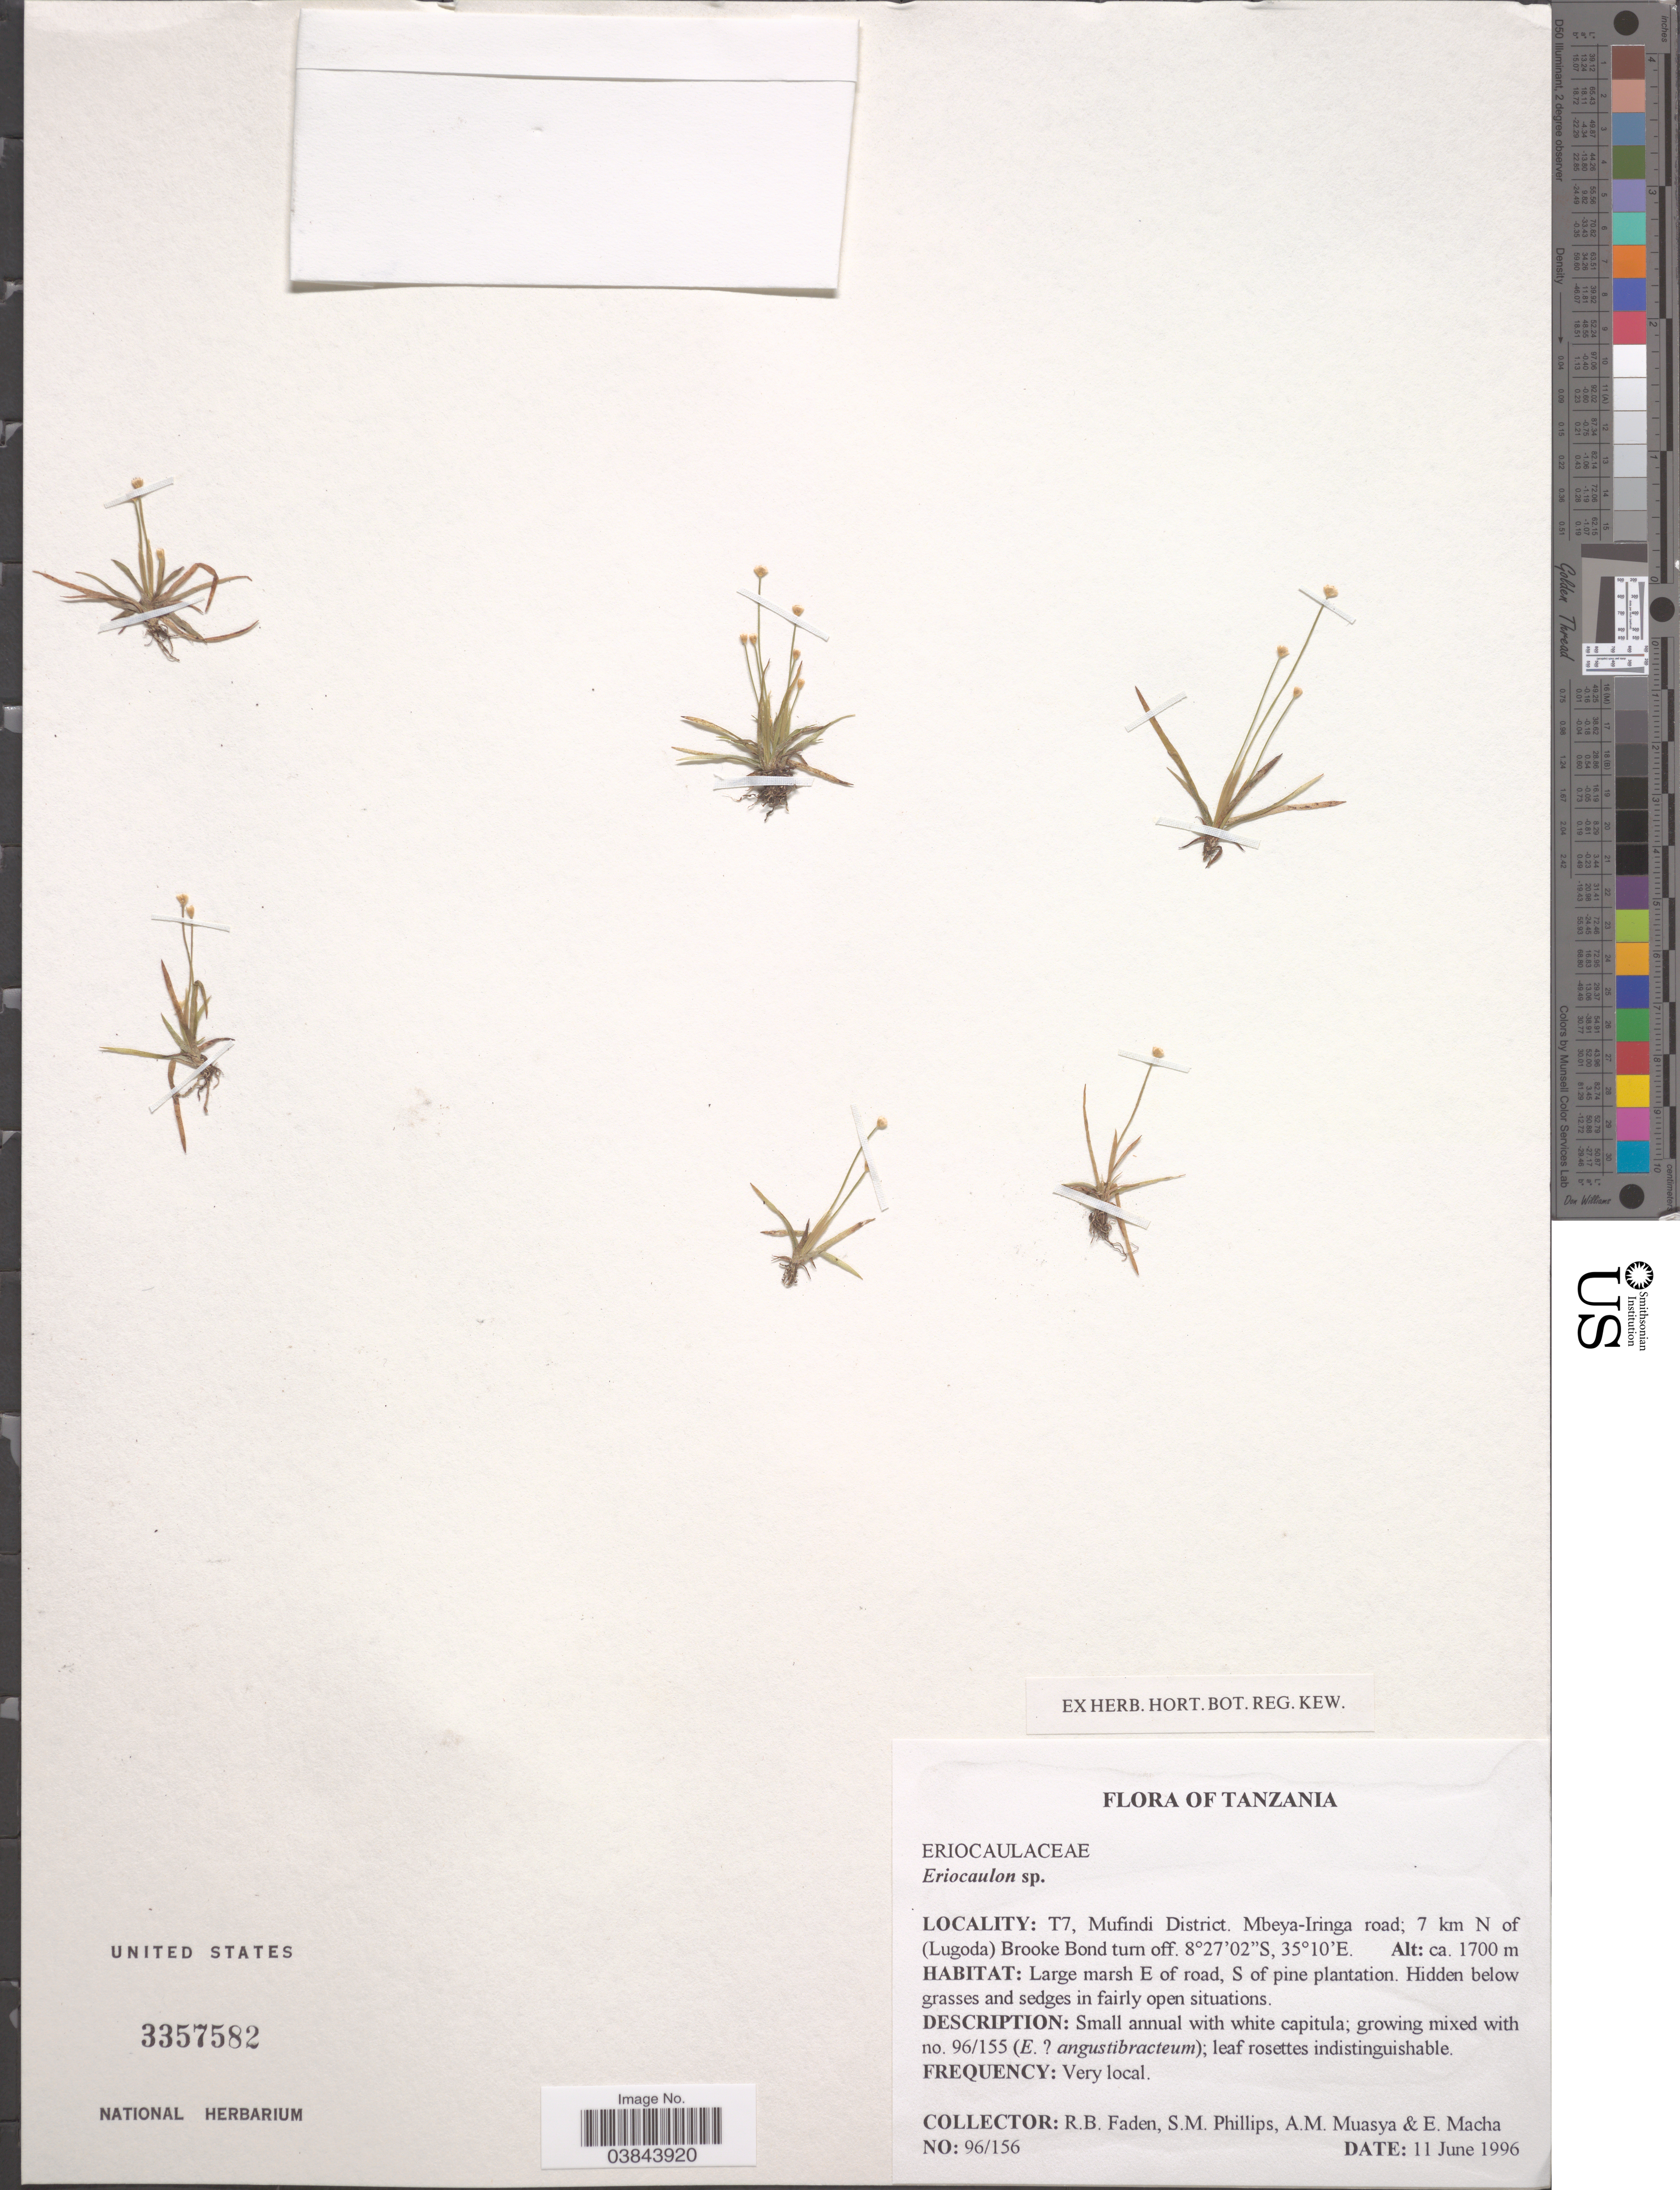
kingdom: Plantae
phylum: Tracheophyta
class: Liliopsida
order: Poales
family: Eriocaulaceae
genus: Eriocaulon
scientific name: Eriocaulon sp.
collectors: R. B. Faden, S. M. Phillips, A. Muasya & E. Macha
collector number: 96/156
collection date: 1996-06-11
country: Tanzania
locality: T7, Mufindi District. Mbeya-Iringa road; 7 km N of (Lugoda) Brooke Bond turn off. Large marsh E of road, S of pine plantation.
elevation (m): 1700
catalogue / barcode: US 3357582